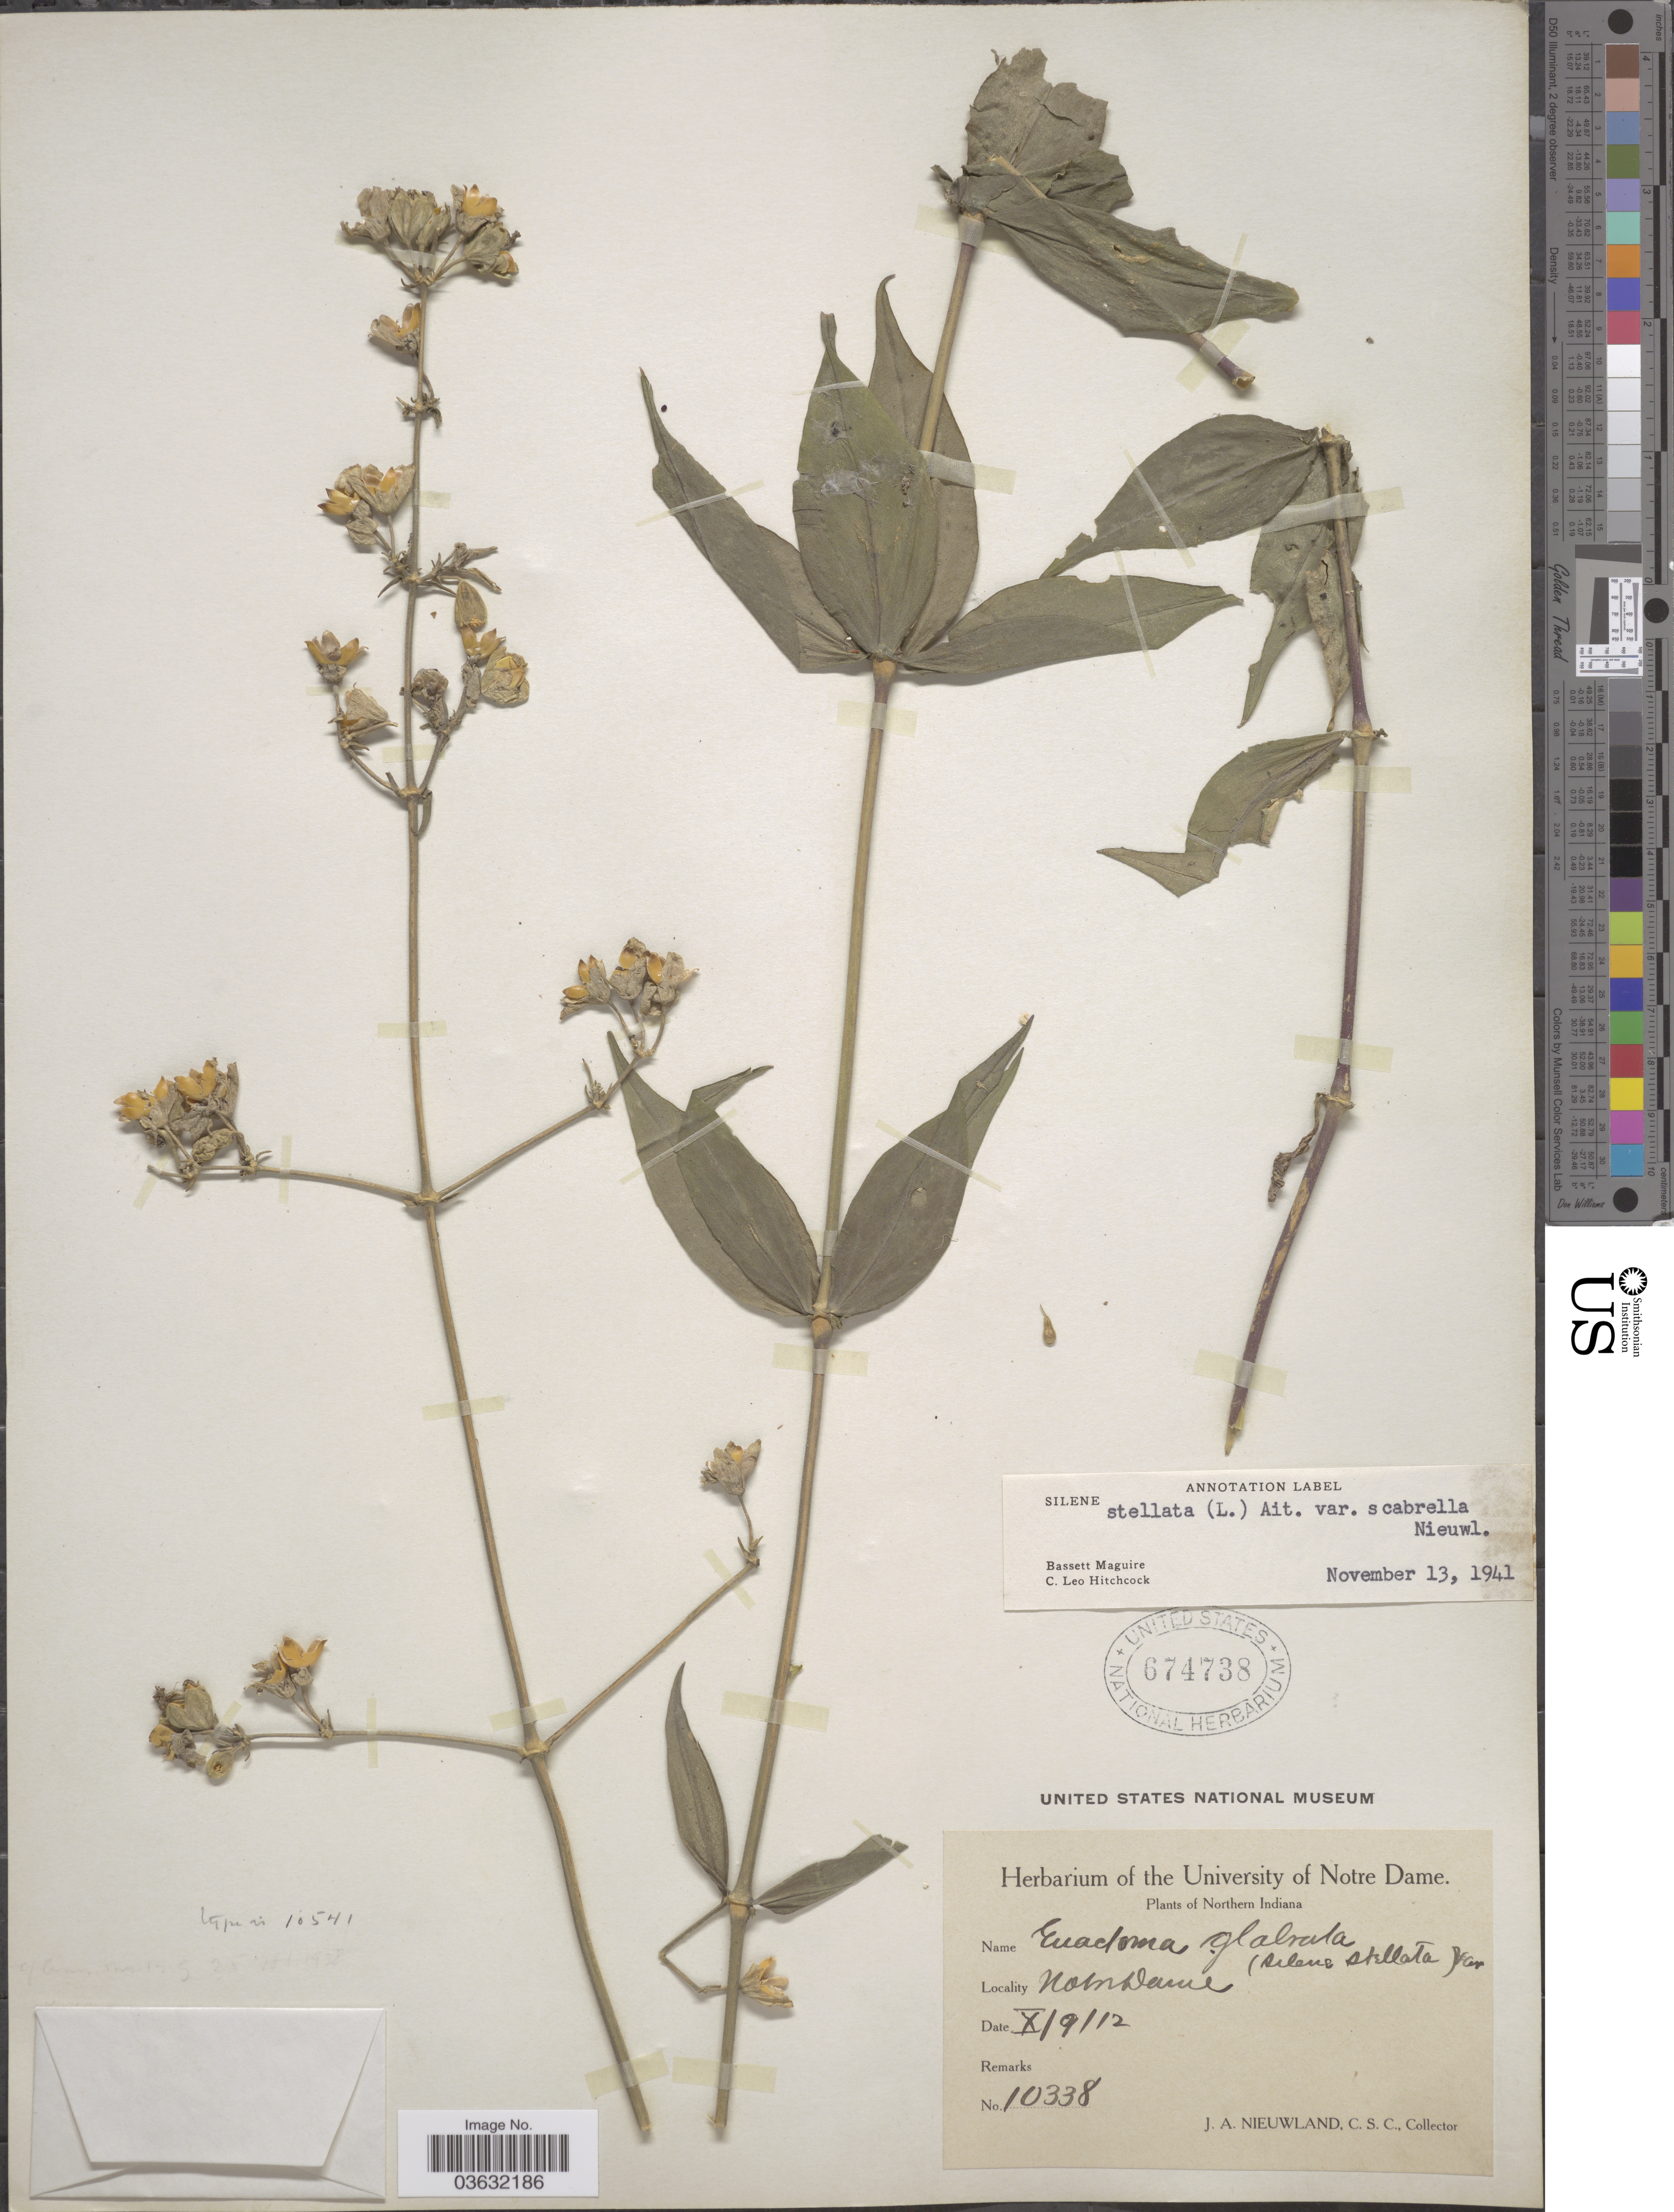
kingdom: Plantae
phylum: Tracheophyta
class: Magnoliopsida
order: Caryophyllales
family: Caryophyllaceae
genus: Silene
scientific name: Silene stellata var. scabrella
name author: (Nieuwl.) E.J. Palmer & Steyerm.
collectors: J. A. Nieuwland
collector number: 10338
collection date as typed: Transcribed d/m/y: 9/10/12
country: United States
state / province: Indiana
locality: Northern Indiana. Notre Dame.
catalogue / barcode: US 674738